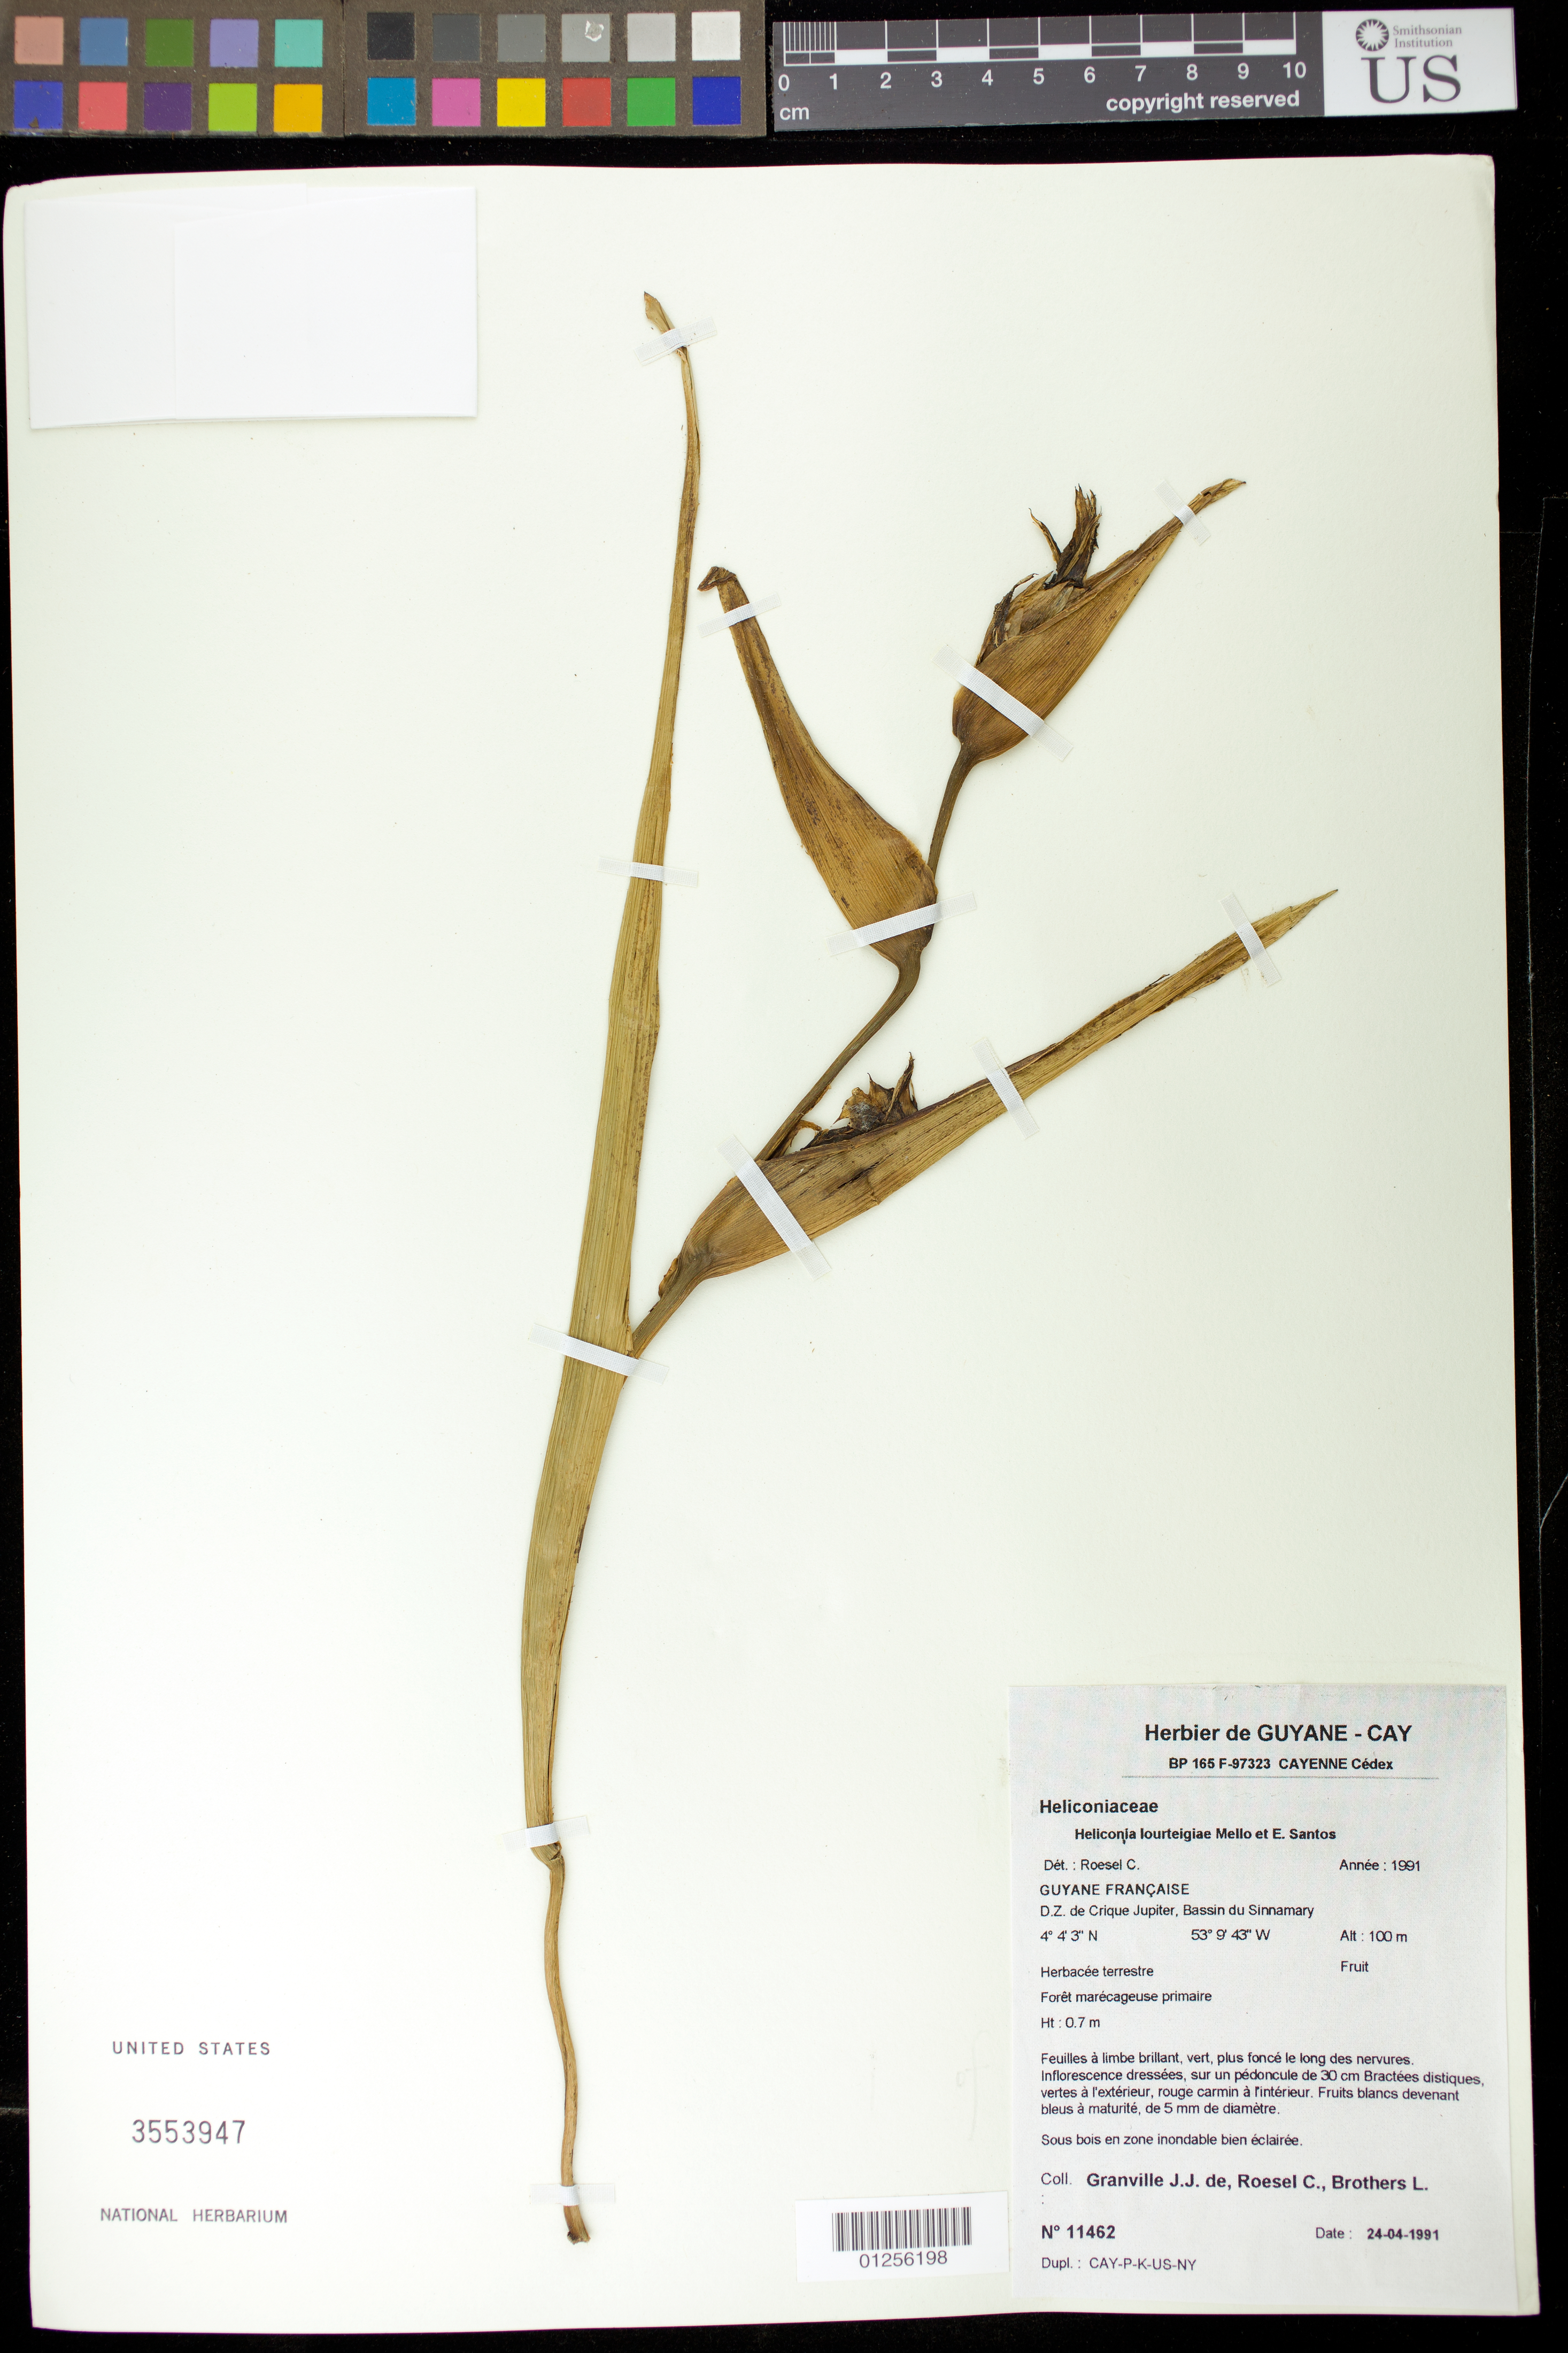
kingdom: Plantae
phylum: Tracheophyta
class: Liliopsida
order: Zingiberales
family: Heliconiaceae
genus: Heliconia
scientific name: Heliconia lourteigiae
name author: Emygdio & E. Santos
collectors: J.-J. de Granville, C. S. Roesel & L. Brothers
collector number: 11462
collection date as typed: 24-Apr-91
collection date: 1991-04-24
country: French Guiana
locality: D.Z. de Crique Jupiter, Bassin du Sinnamary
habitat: Sous bois en xone inondable bien eclairee.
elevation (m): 100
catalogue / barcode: US 3553947